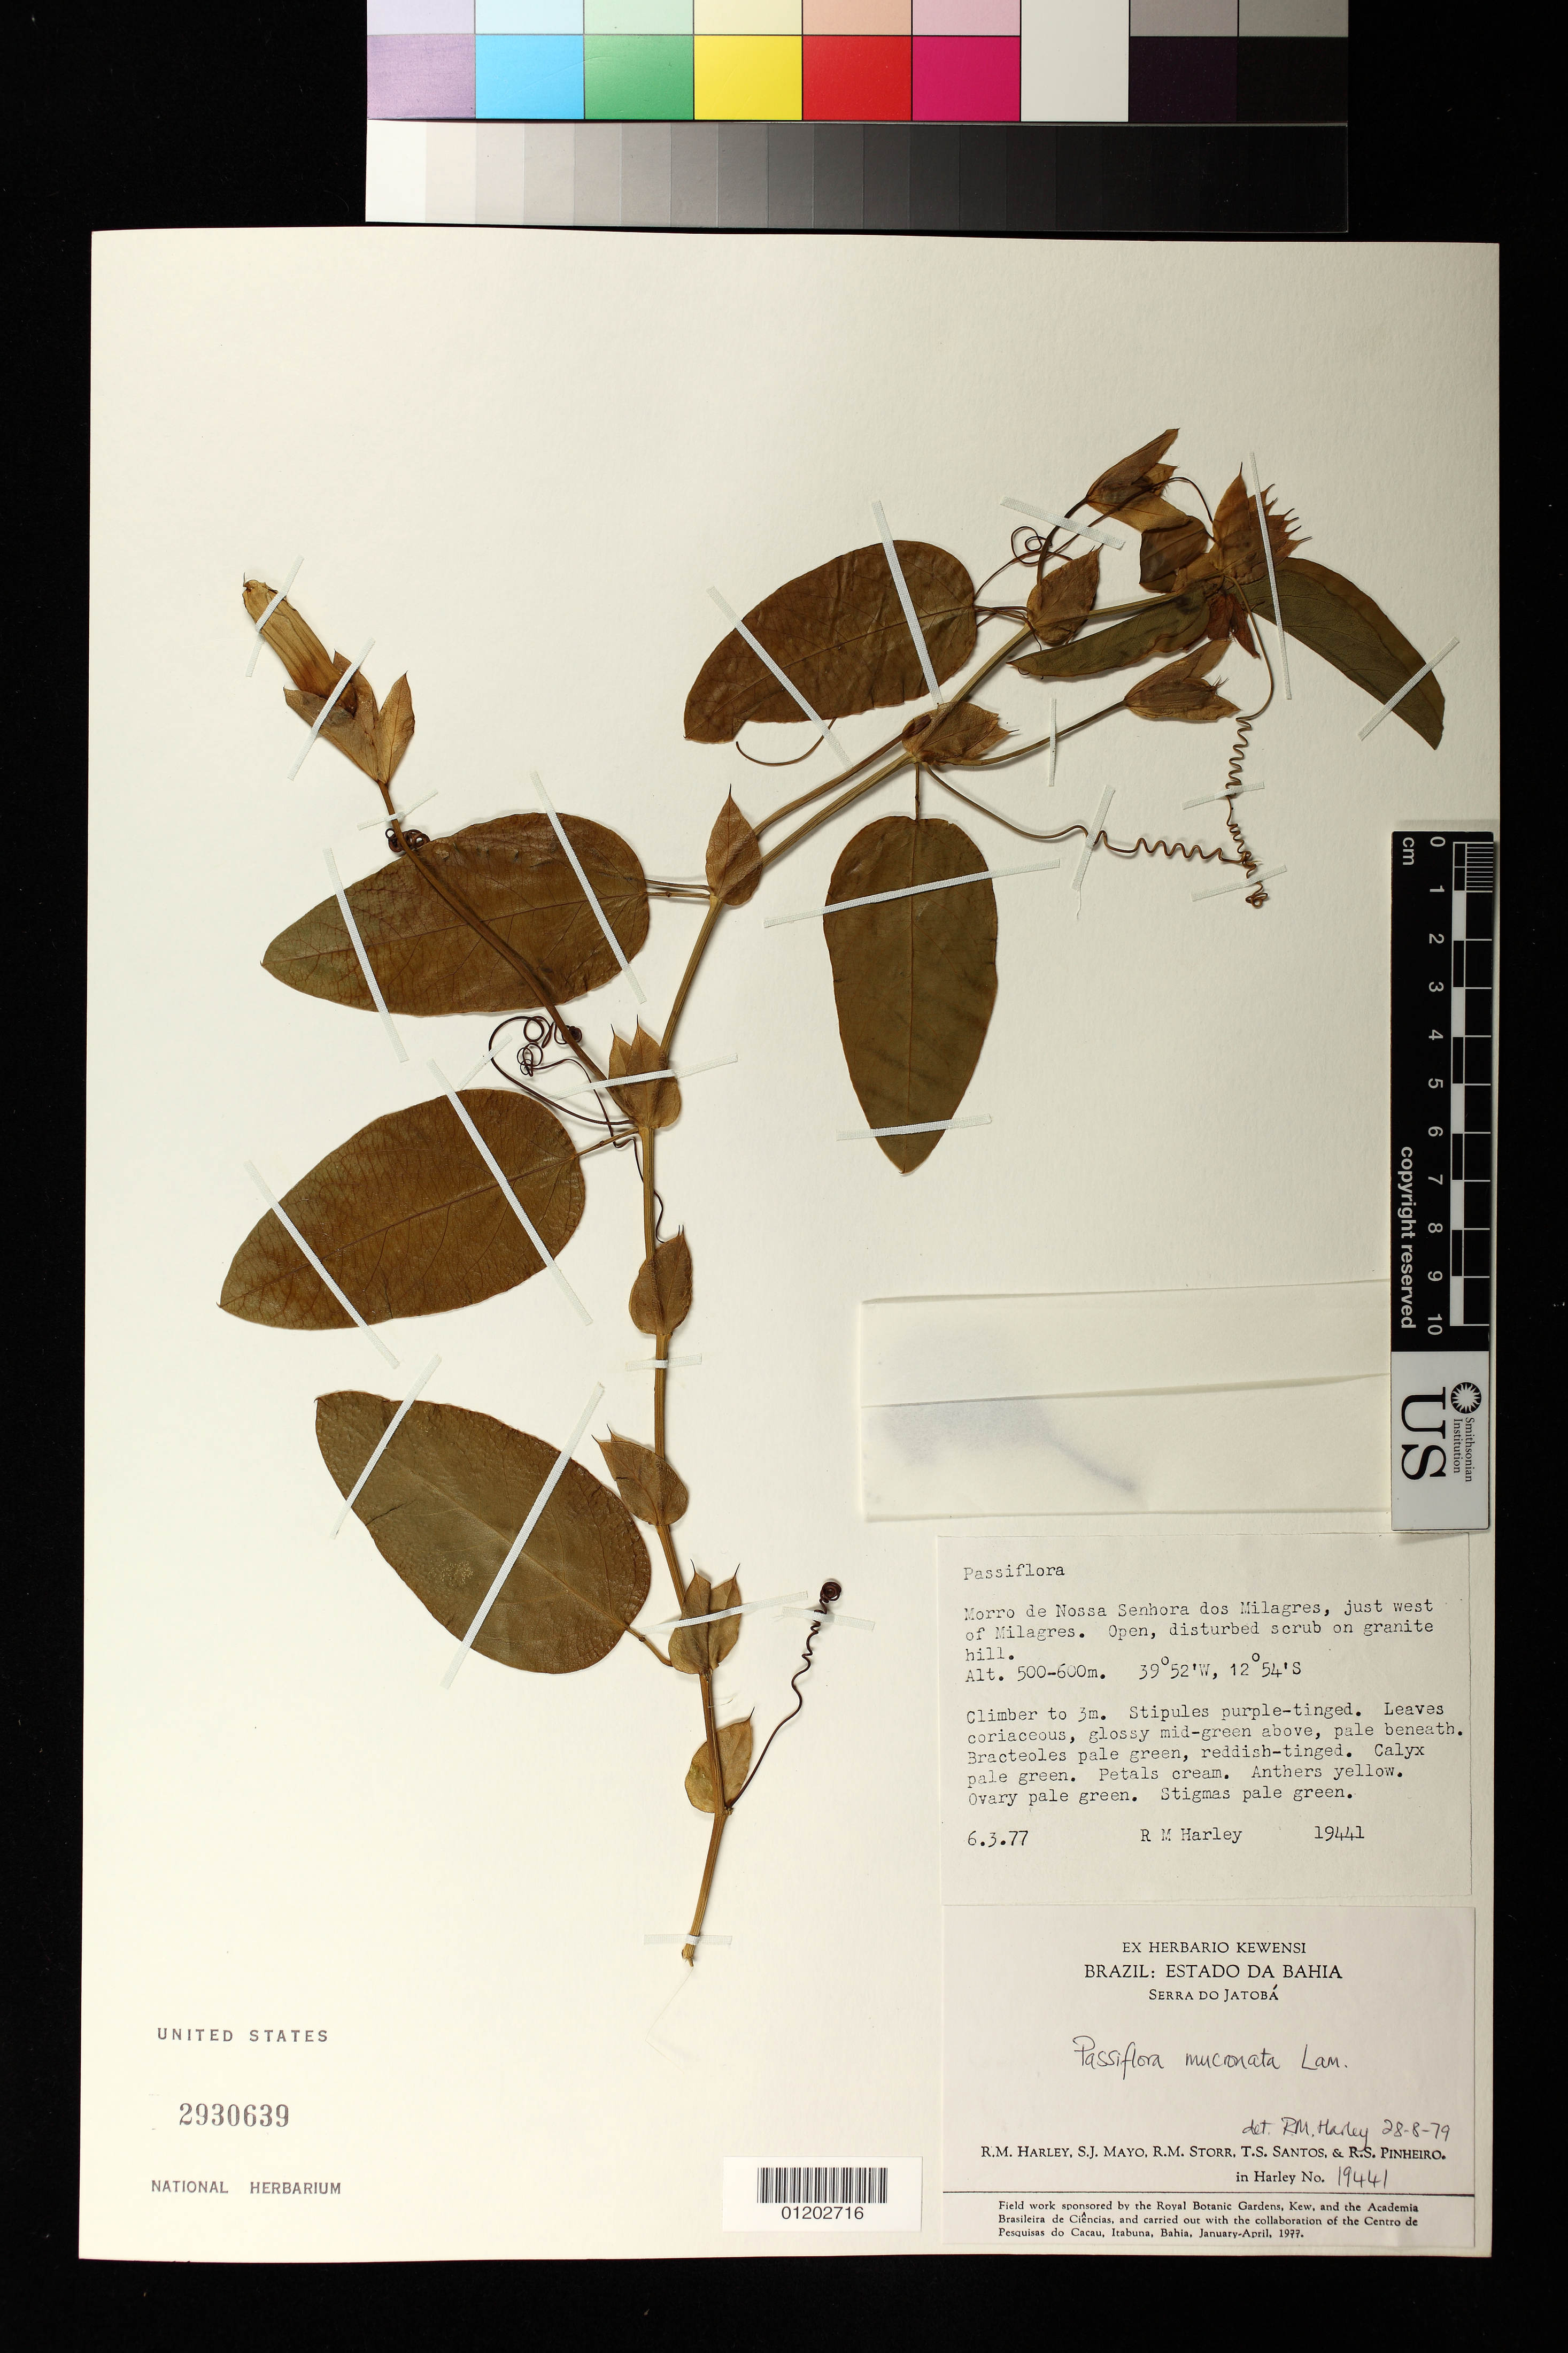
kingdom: Plantae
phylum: Tracheophyta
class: Magnoliopsida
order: Malpighiales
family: Passifloraceae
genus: Passiflora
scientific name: Passiflora silvestris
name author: Vell.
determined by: Strong, Mark T., (BOT), Smithsonian Institution - National Museum of Natural History (UNITED STATES)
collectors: R. M. Harley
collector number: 19441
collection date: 1977-03-06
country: Brazil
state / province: Bahia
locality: Morro de Nossa Senhora dos Milagres, just west of Milagres.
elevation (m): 152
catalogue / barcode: US 2930639